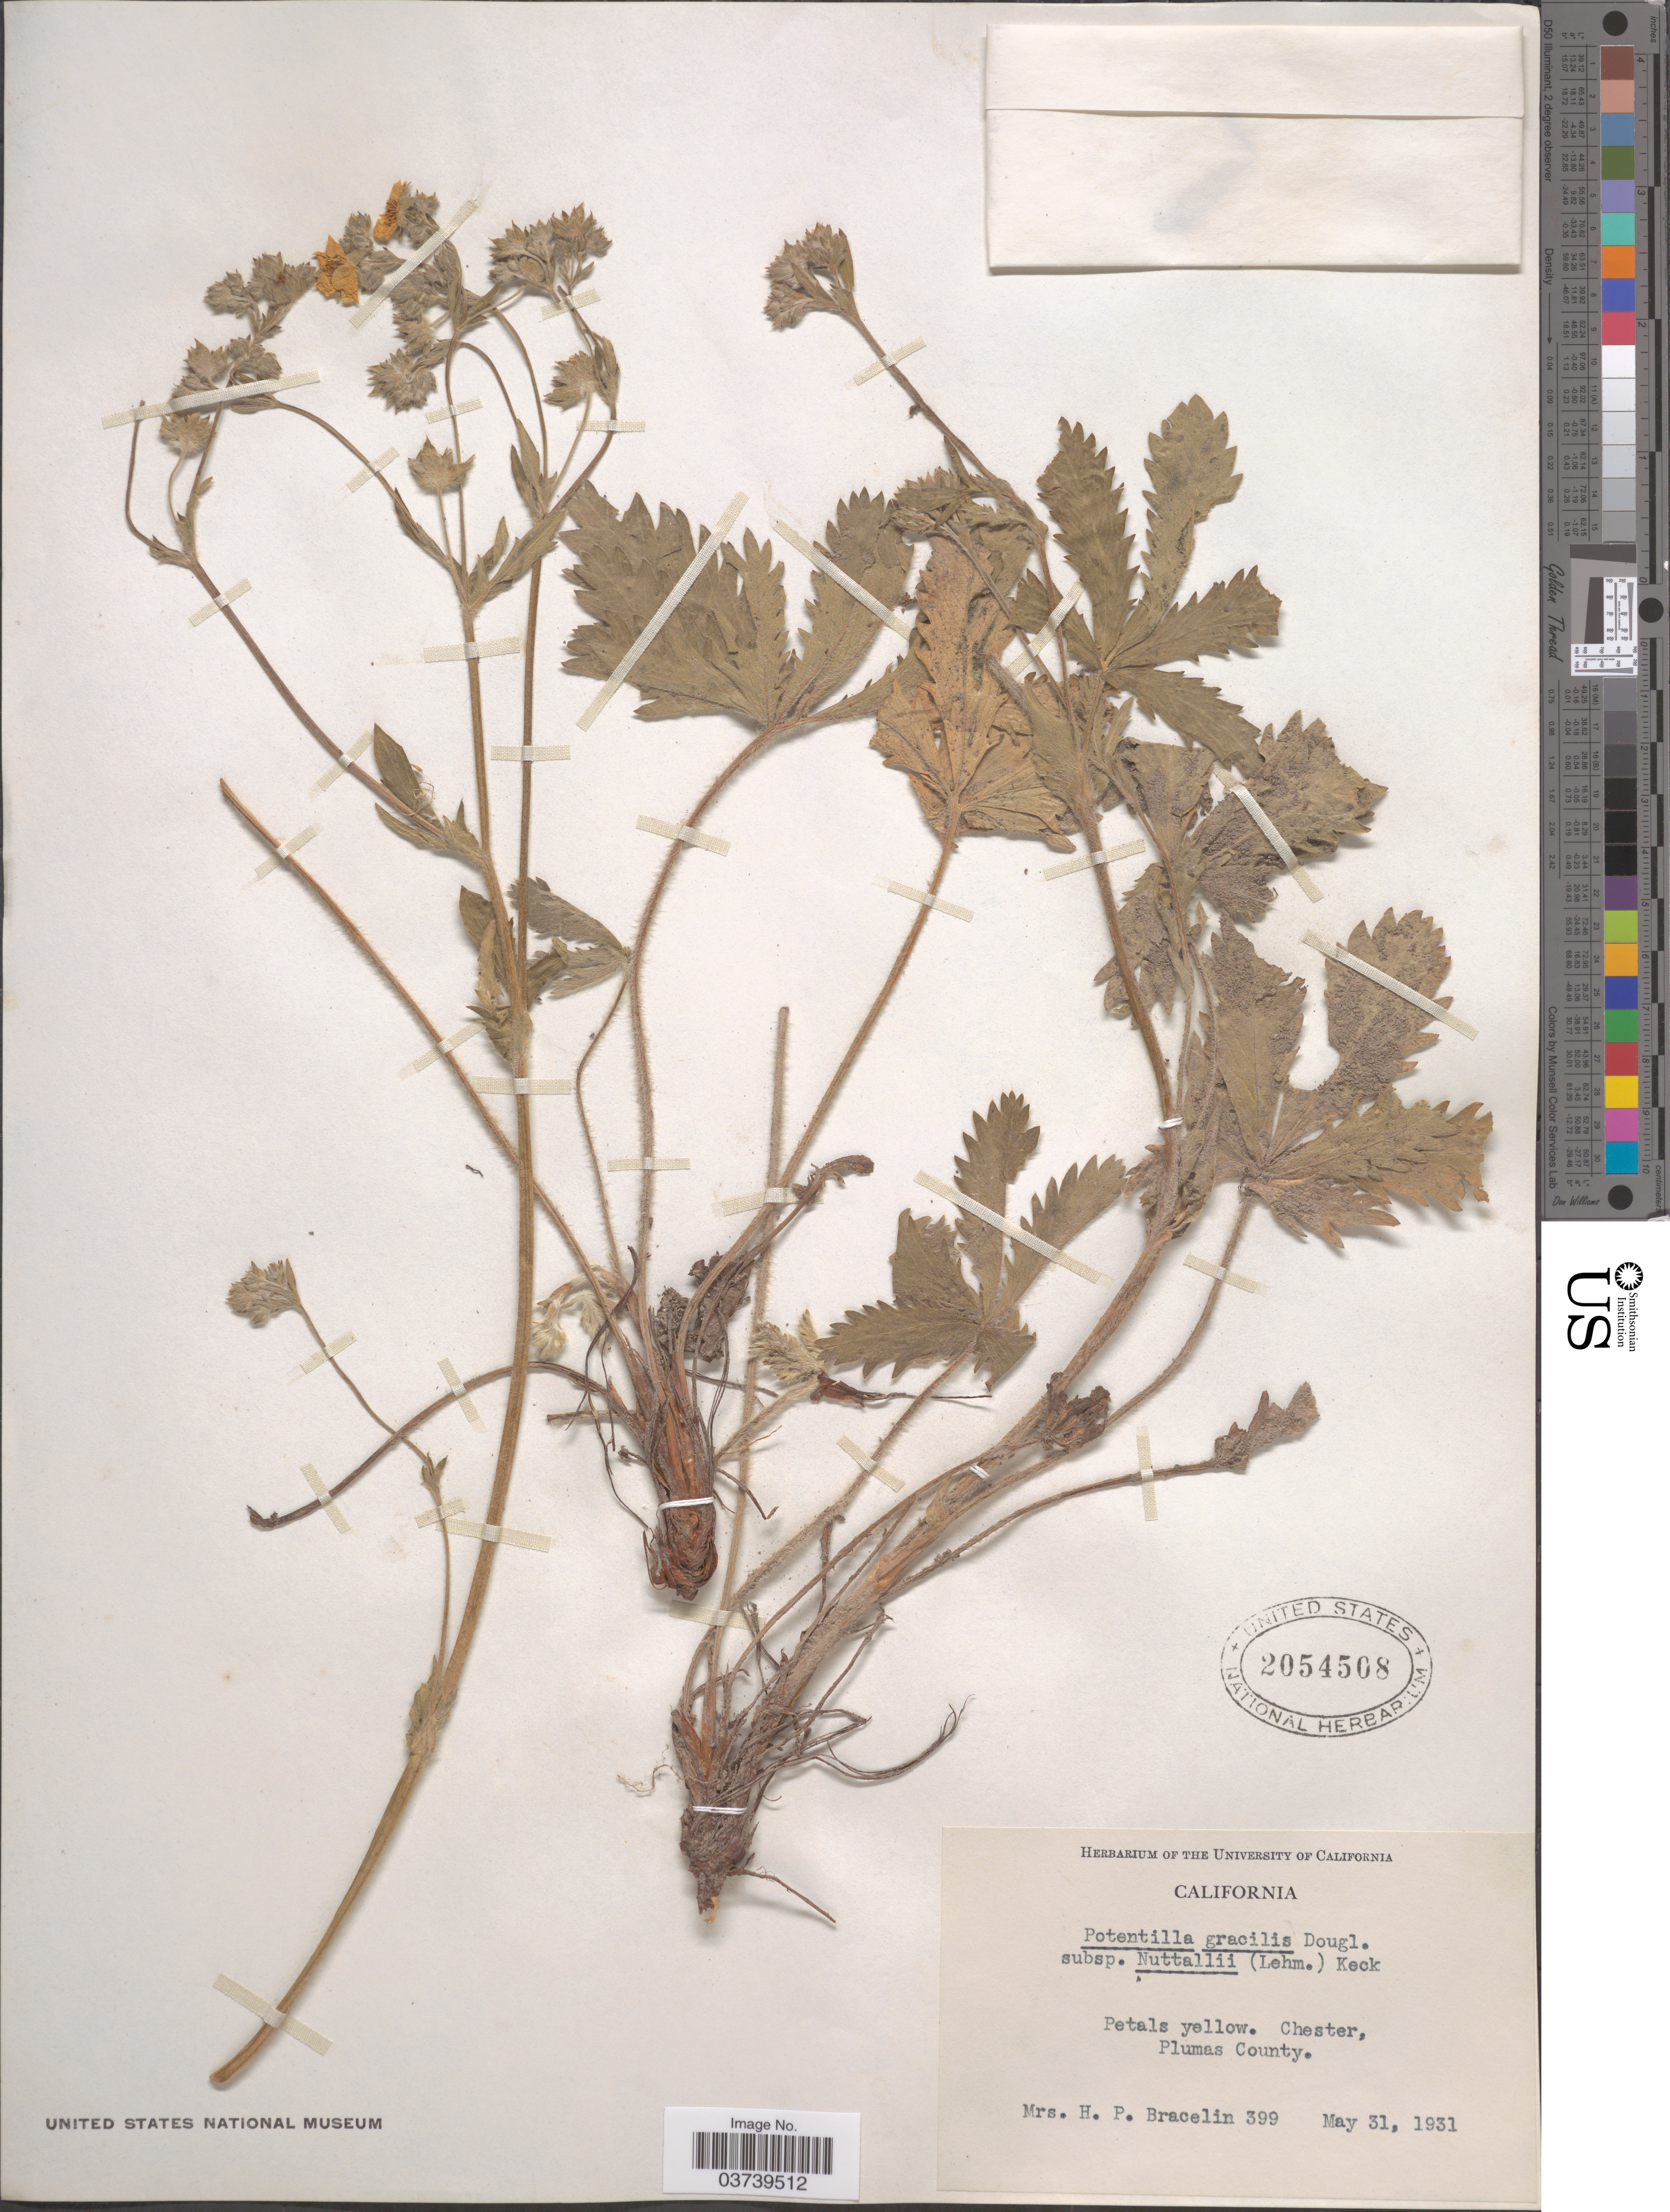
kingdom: Plantae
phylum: Tracheophyta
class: Magnoliopsida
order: Rosales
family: Rosaceae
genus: Potentilla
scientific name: Potentilla gracilis var. fastigiata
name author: (Nutt.) S. Watson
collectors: H. Bracelin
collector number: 399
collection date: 1931-05-31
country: United States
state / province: California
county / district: Plumas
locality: Chester, Plumas County.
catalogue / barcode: US 2054508